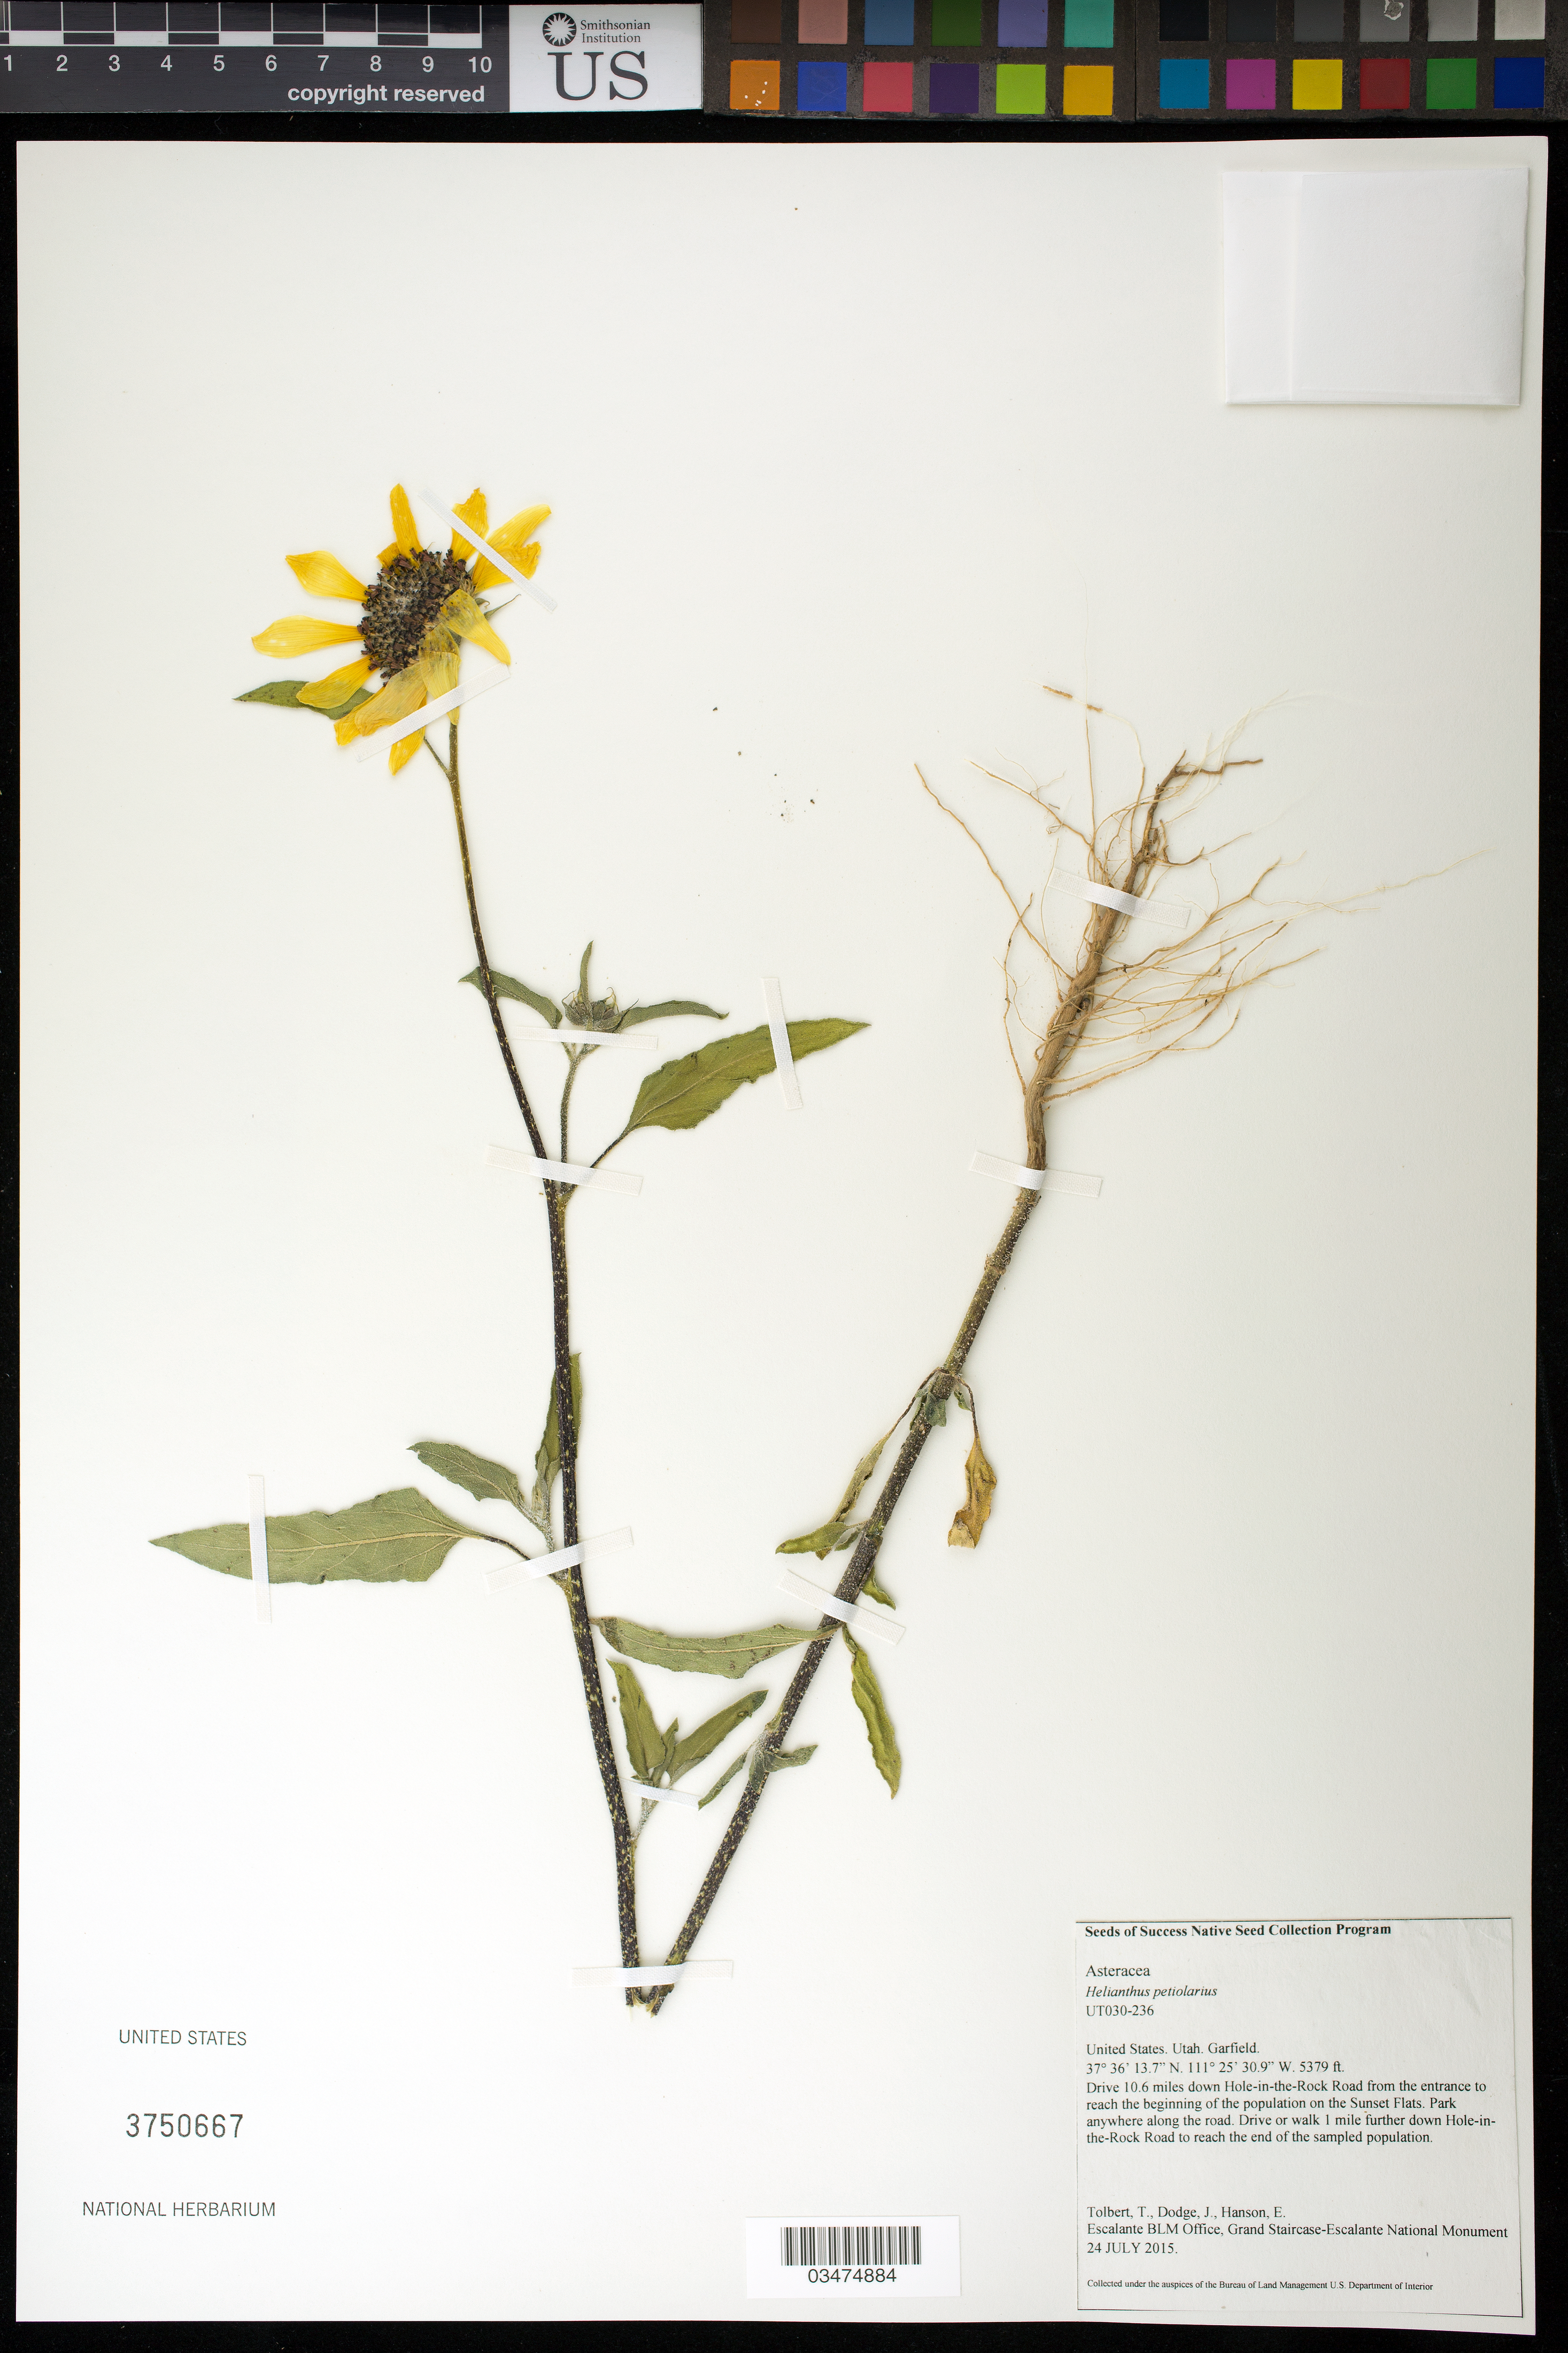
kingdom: Plantae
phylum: Tracheophyta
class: Magnoliopsida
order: Asterales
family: Asteraceae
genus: Helianthus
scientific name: Helianthus petiolaris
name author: Nutt.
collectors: T. Tolbert, J. Dodge & E. Hanson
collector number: UT030-236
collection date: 2015-07-24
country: United States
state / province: Utah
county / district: Garfield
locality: Sunset Flats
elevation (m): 1640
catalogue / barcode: US 3750667